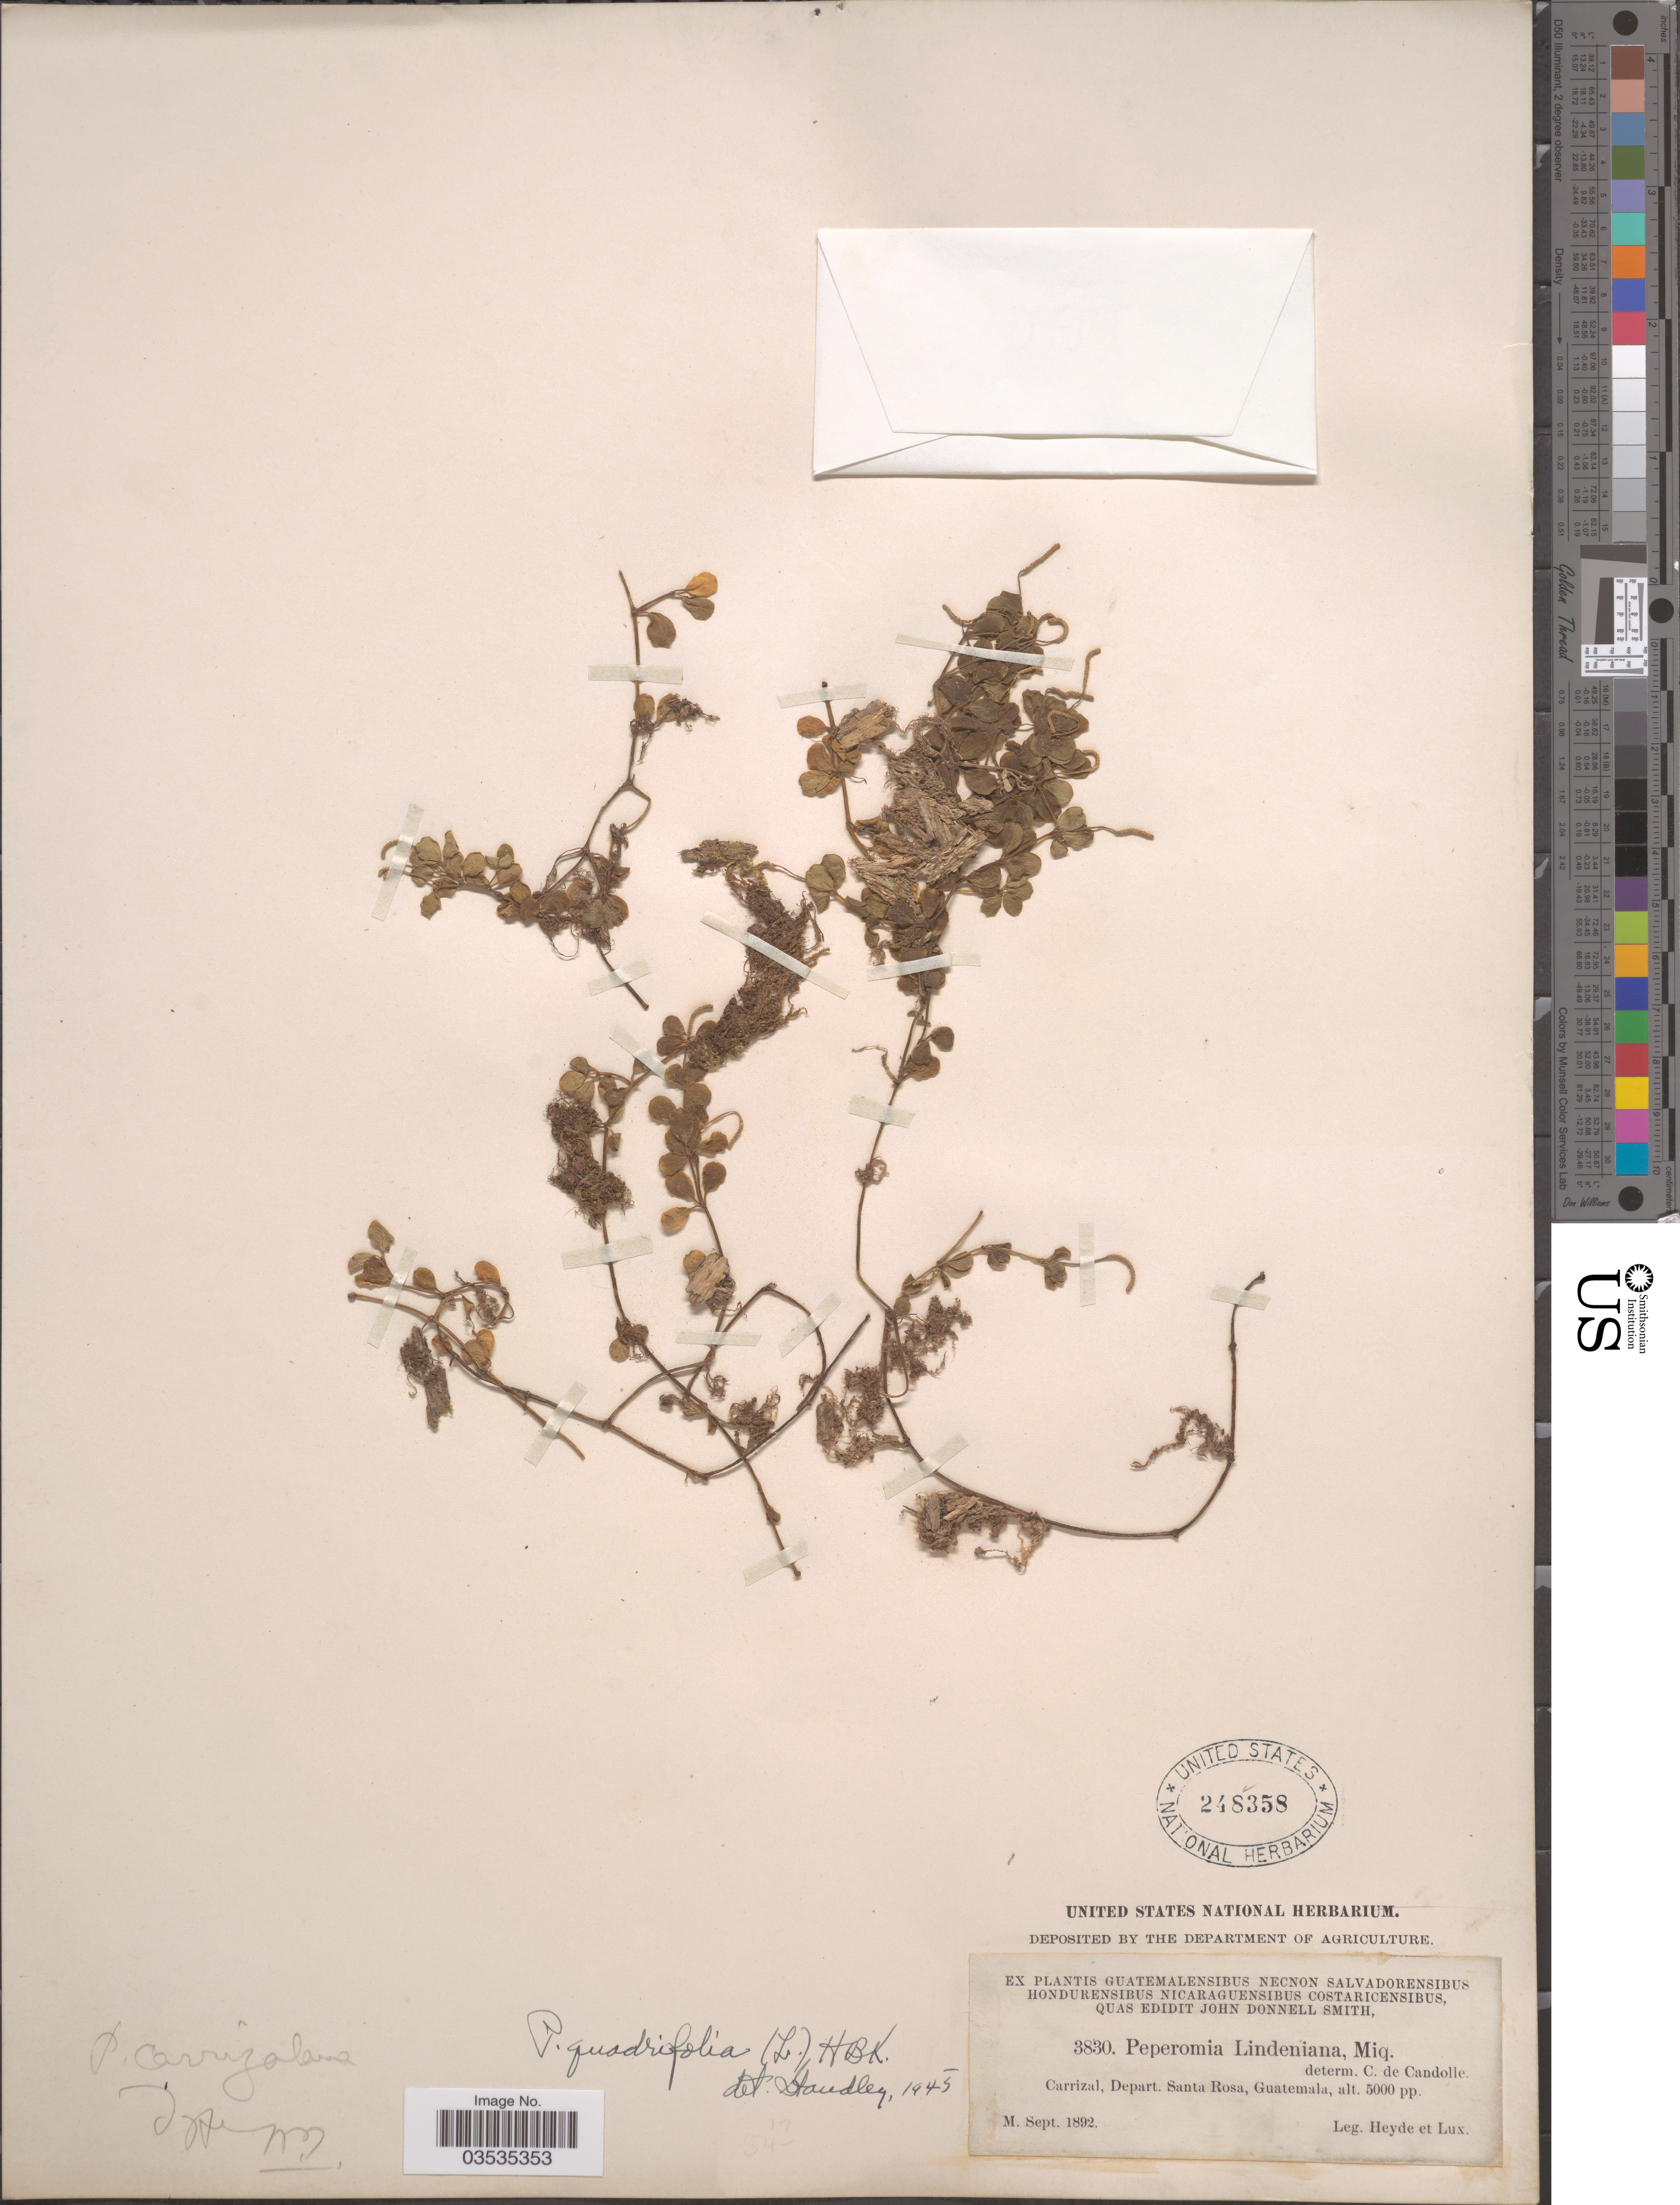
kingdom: Plantae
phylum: Tracheophyta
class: Magnoliopsida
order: Piperales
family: Piperaceae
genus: Peperomia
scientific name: Peperomia quadrifolia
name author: (L.) Kunth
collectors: Heyde & Lux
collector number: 3830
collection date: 1892-09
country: Guatemala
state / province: Santa Rosa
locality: Carrizal,Depart. Santa Rosa.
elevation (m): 1524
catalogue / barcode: US 248358